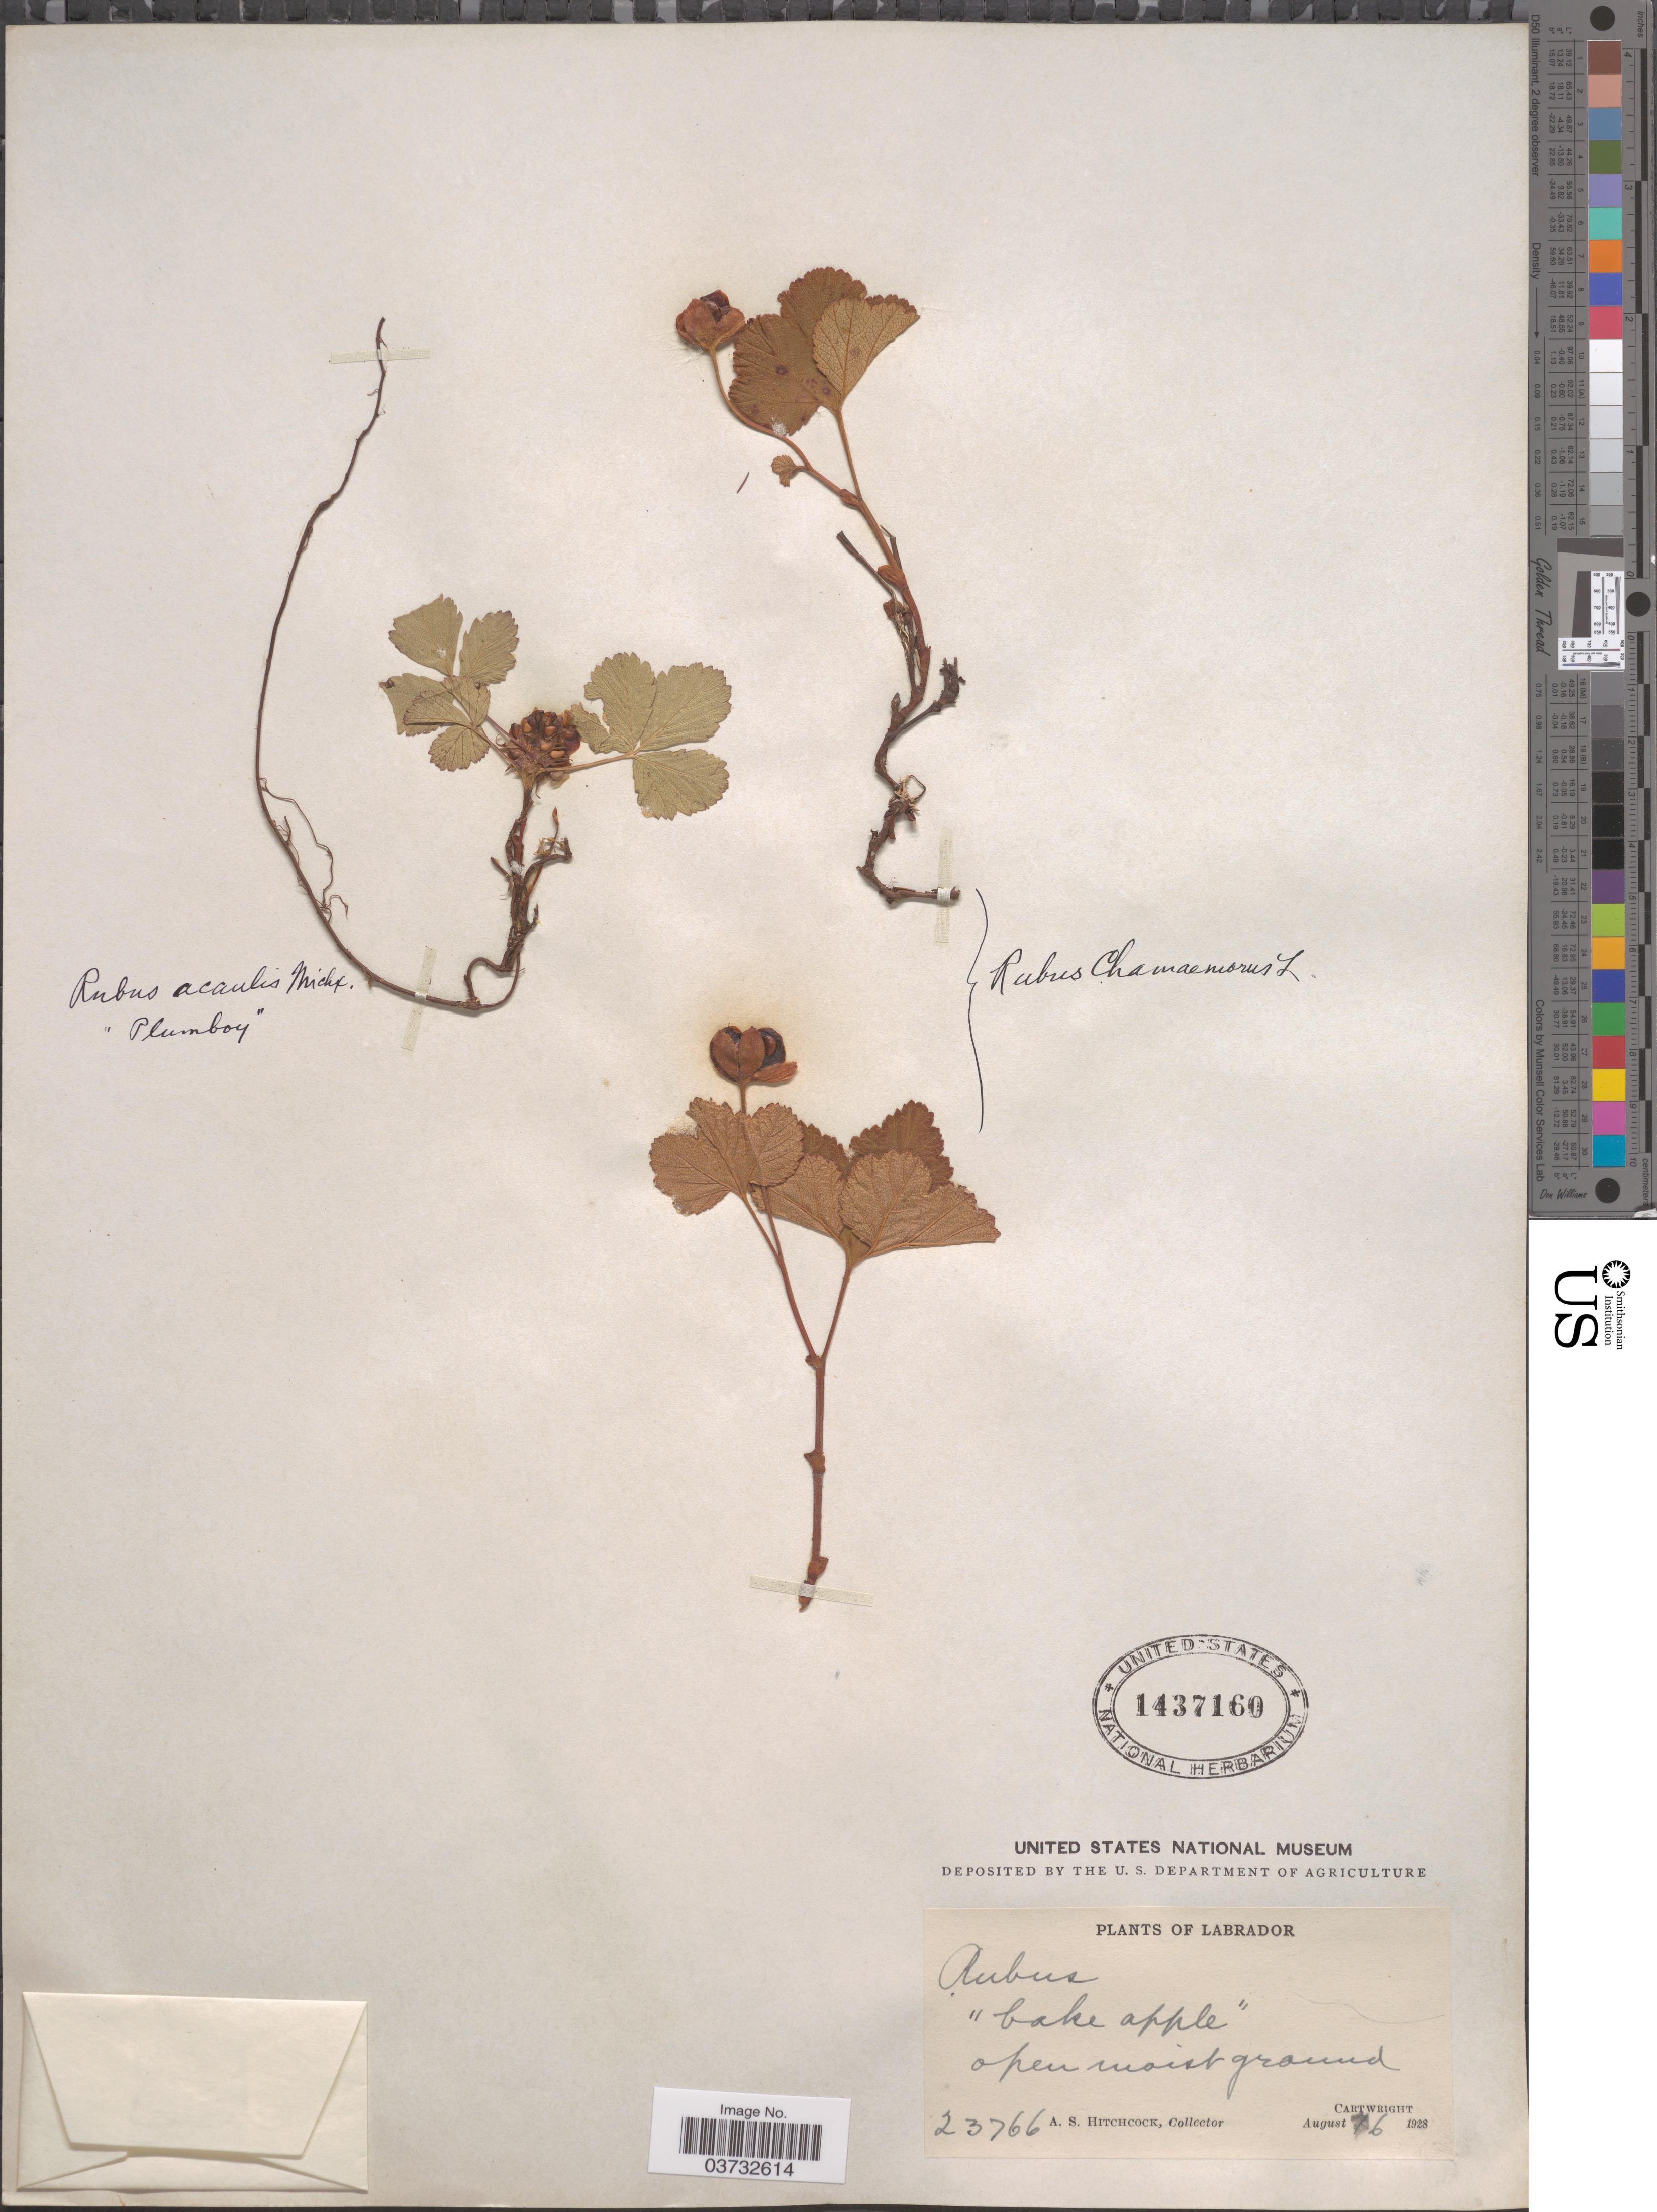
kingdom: Plantae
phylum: Tracheophyta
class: Magnoliopsida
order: Rosales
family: Rosaceae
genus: Rubus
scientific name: Rubus sp.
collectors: A. S. Hitchcock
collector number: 23766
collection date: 1928-08-06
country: Canada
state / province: Newfoundland and Labrador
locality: Labrador. Open moist ground. Cartwright.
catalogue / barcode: US 1437160